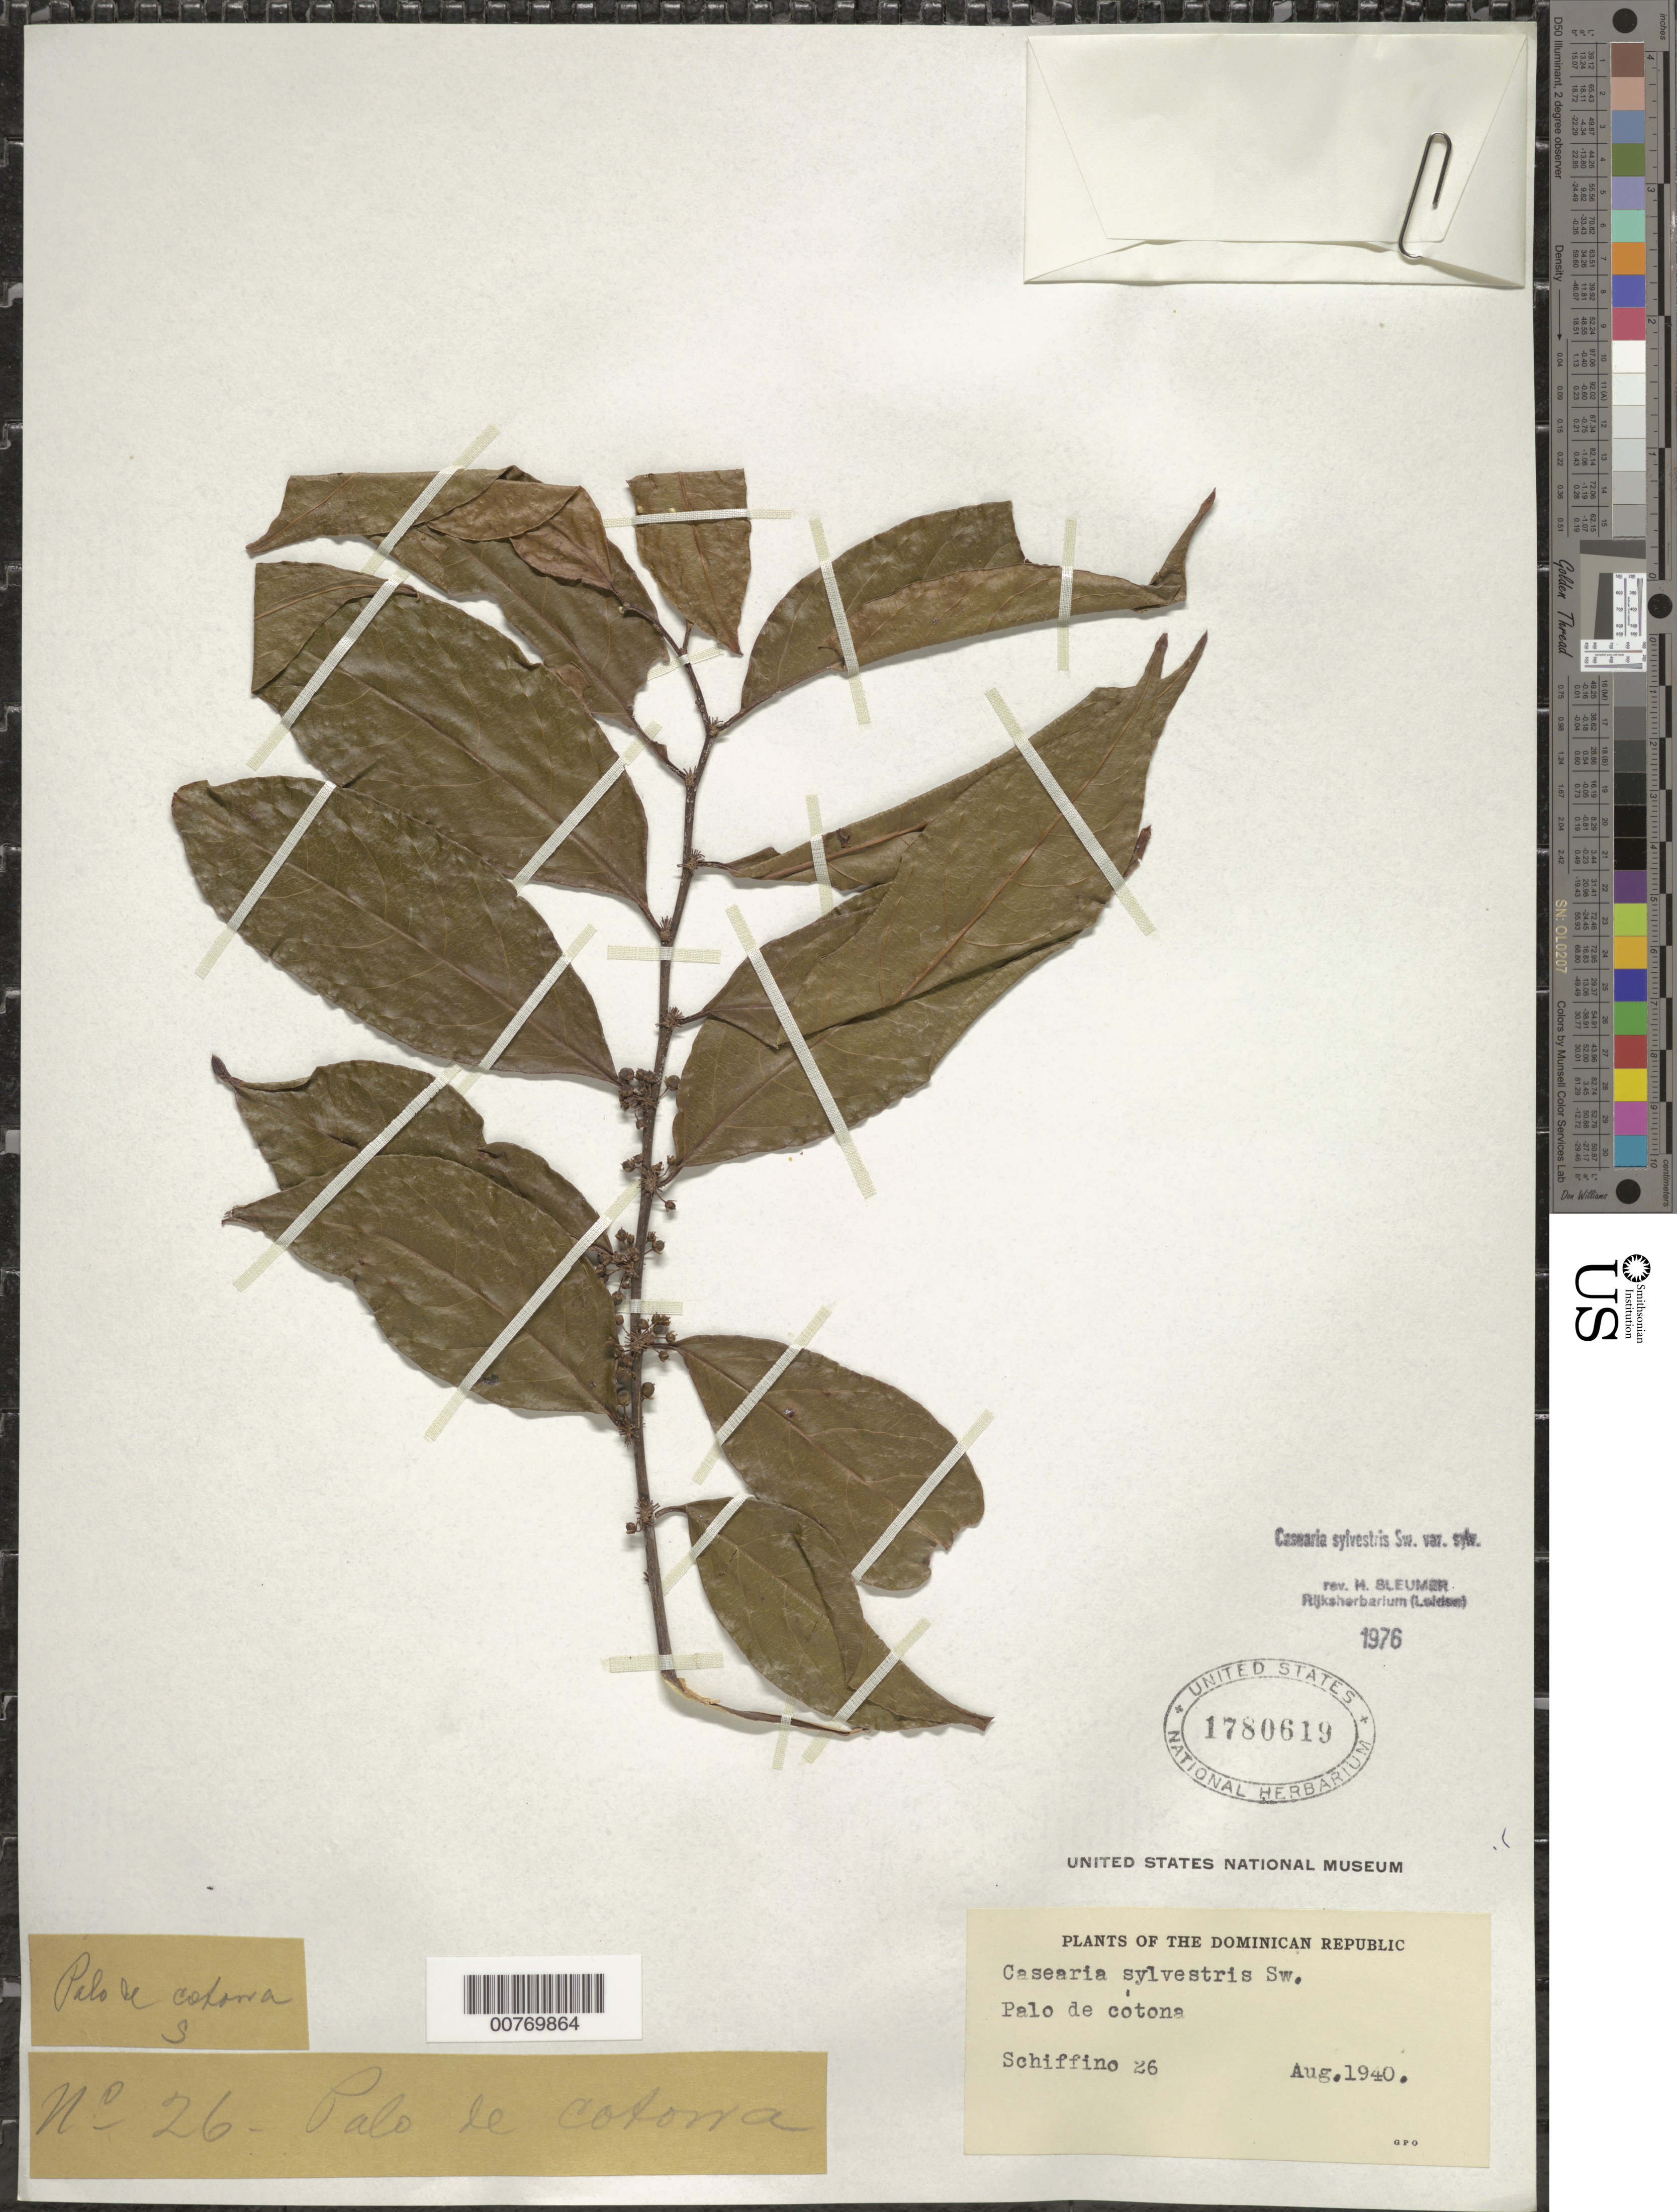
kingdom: Plantae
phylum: Tracheophyta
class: Magnoliopsida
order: Malpighiales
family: Salicaceae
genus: Casearia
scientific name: Casearia sylvestris var. sylvestris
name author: Sw.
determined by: Sleumer, H. O.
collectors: -. Shiffino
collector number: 26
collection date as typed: Aug 1940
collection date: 1940-08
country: Dominican Republic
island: Hispaniola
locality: Palo de Cotona.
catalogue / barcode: US 1780619